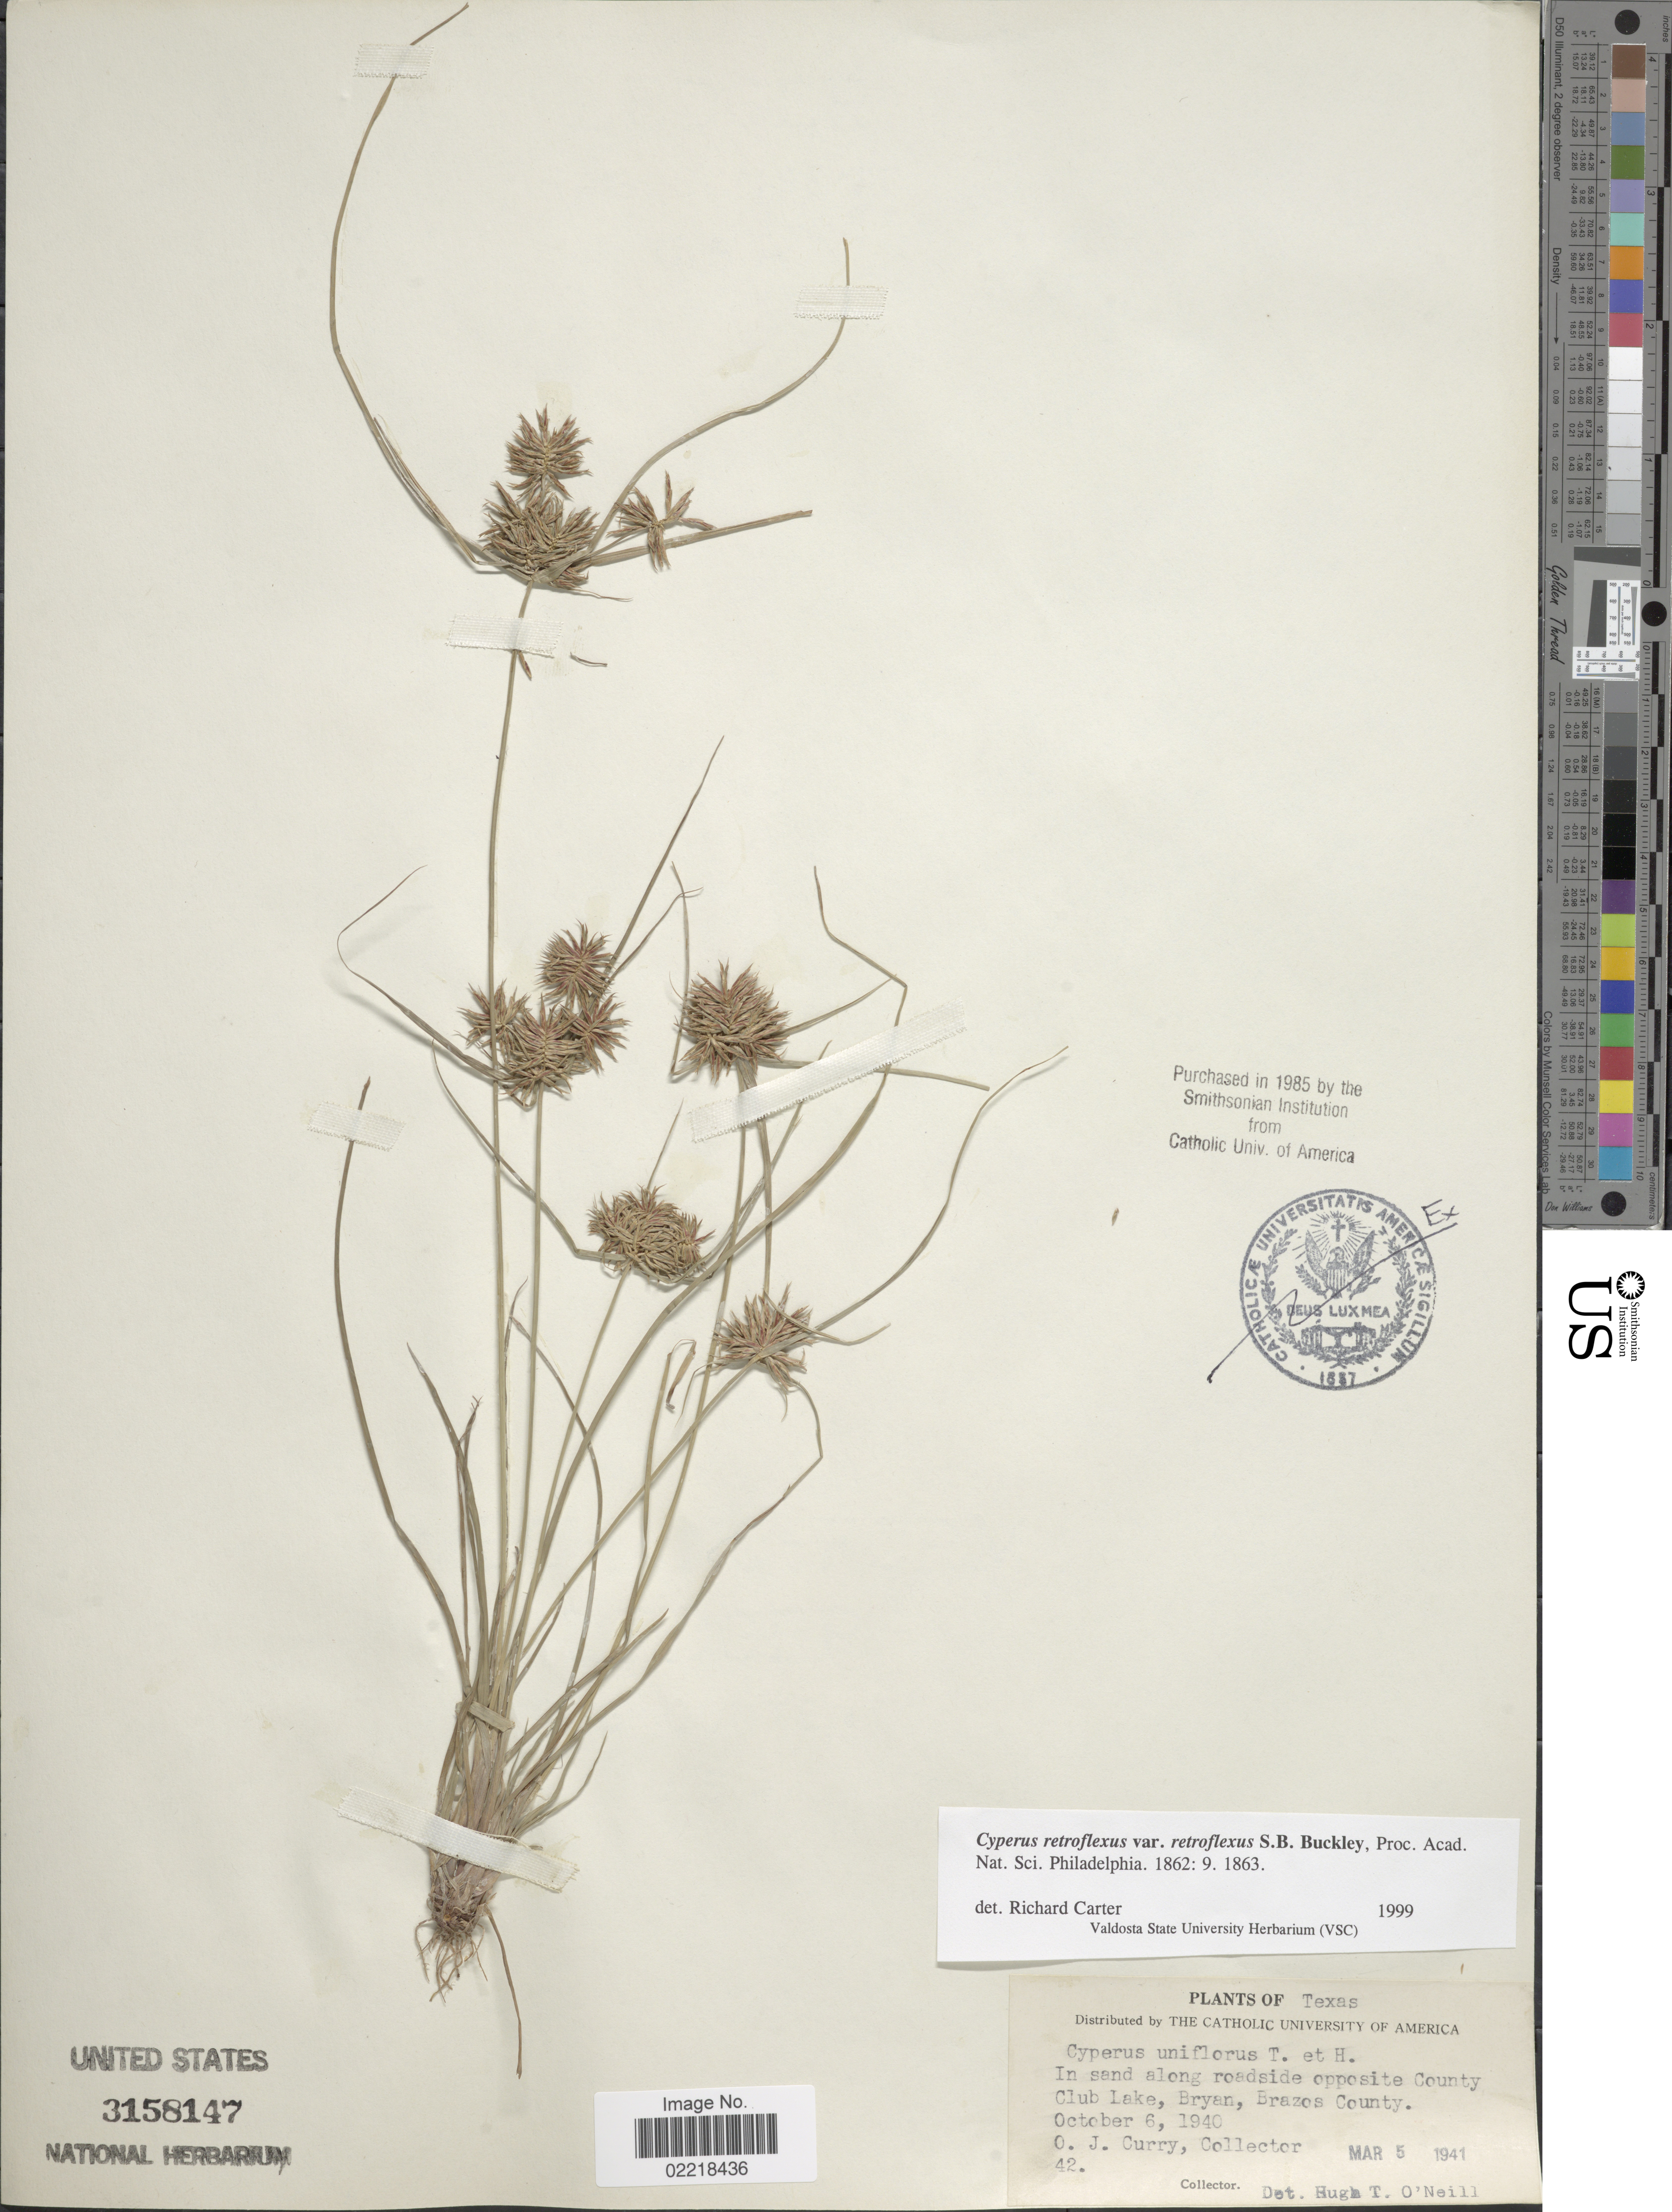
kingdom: Plantae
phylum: Tracheophyta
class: Liliopsida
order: Poales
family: Cyperaceae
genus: Cyperus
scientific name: Cyperus retroflexus var. retroflexus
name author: Buckley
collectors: O. Curry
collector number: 42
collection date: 1941-03-05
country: United States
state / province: Texas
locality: In sand along roadside opposite County Club Lake, Bryan, Brazos County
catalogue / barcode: US 3158147